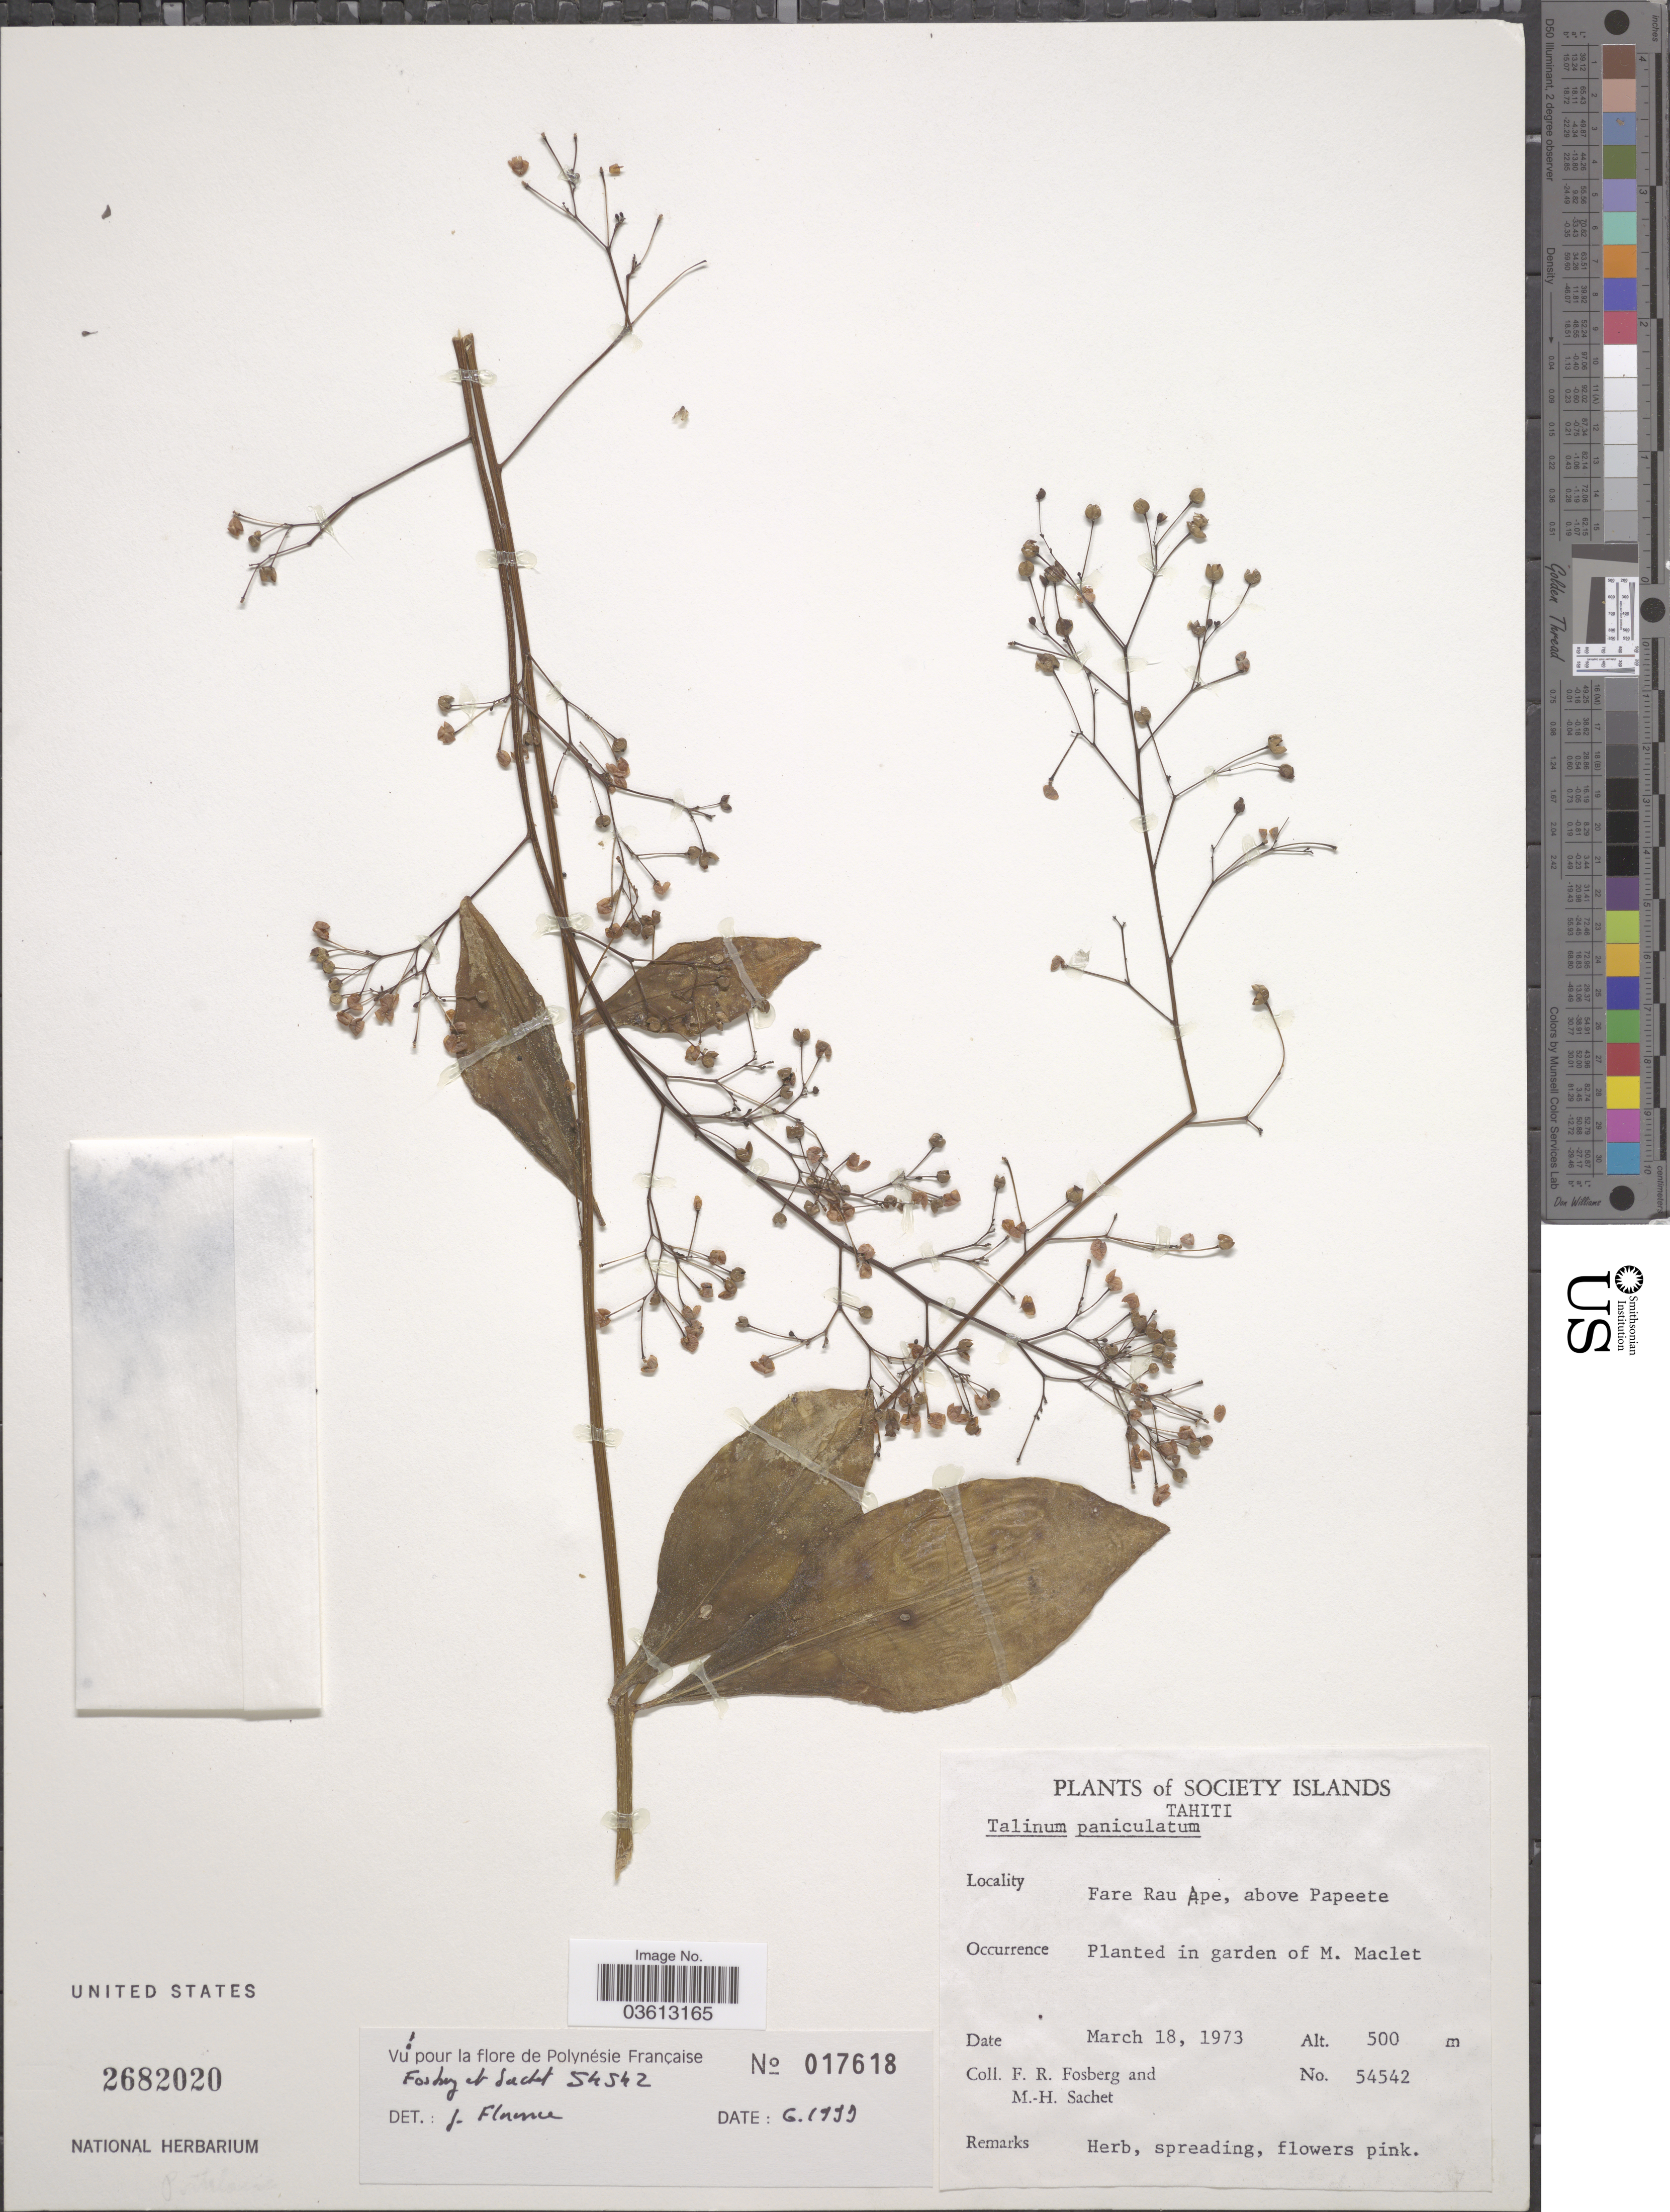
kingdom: Plantae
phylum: Tracheophyta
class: Magnoliopsida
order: Caryophyllales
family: Talinaceae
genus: Talinum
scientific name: Talinum paniculatum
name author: (Jacq.) Gaertn.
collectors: F. R. Fosberg & M.-H. Sachet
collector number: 54542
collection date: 1973-03-18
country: French Polynesia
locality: Society Islands, Tahiti. Fare Rau Ape, above Papeete. In garden of M. Maclet.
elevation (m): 500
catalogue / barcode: US 2682020